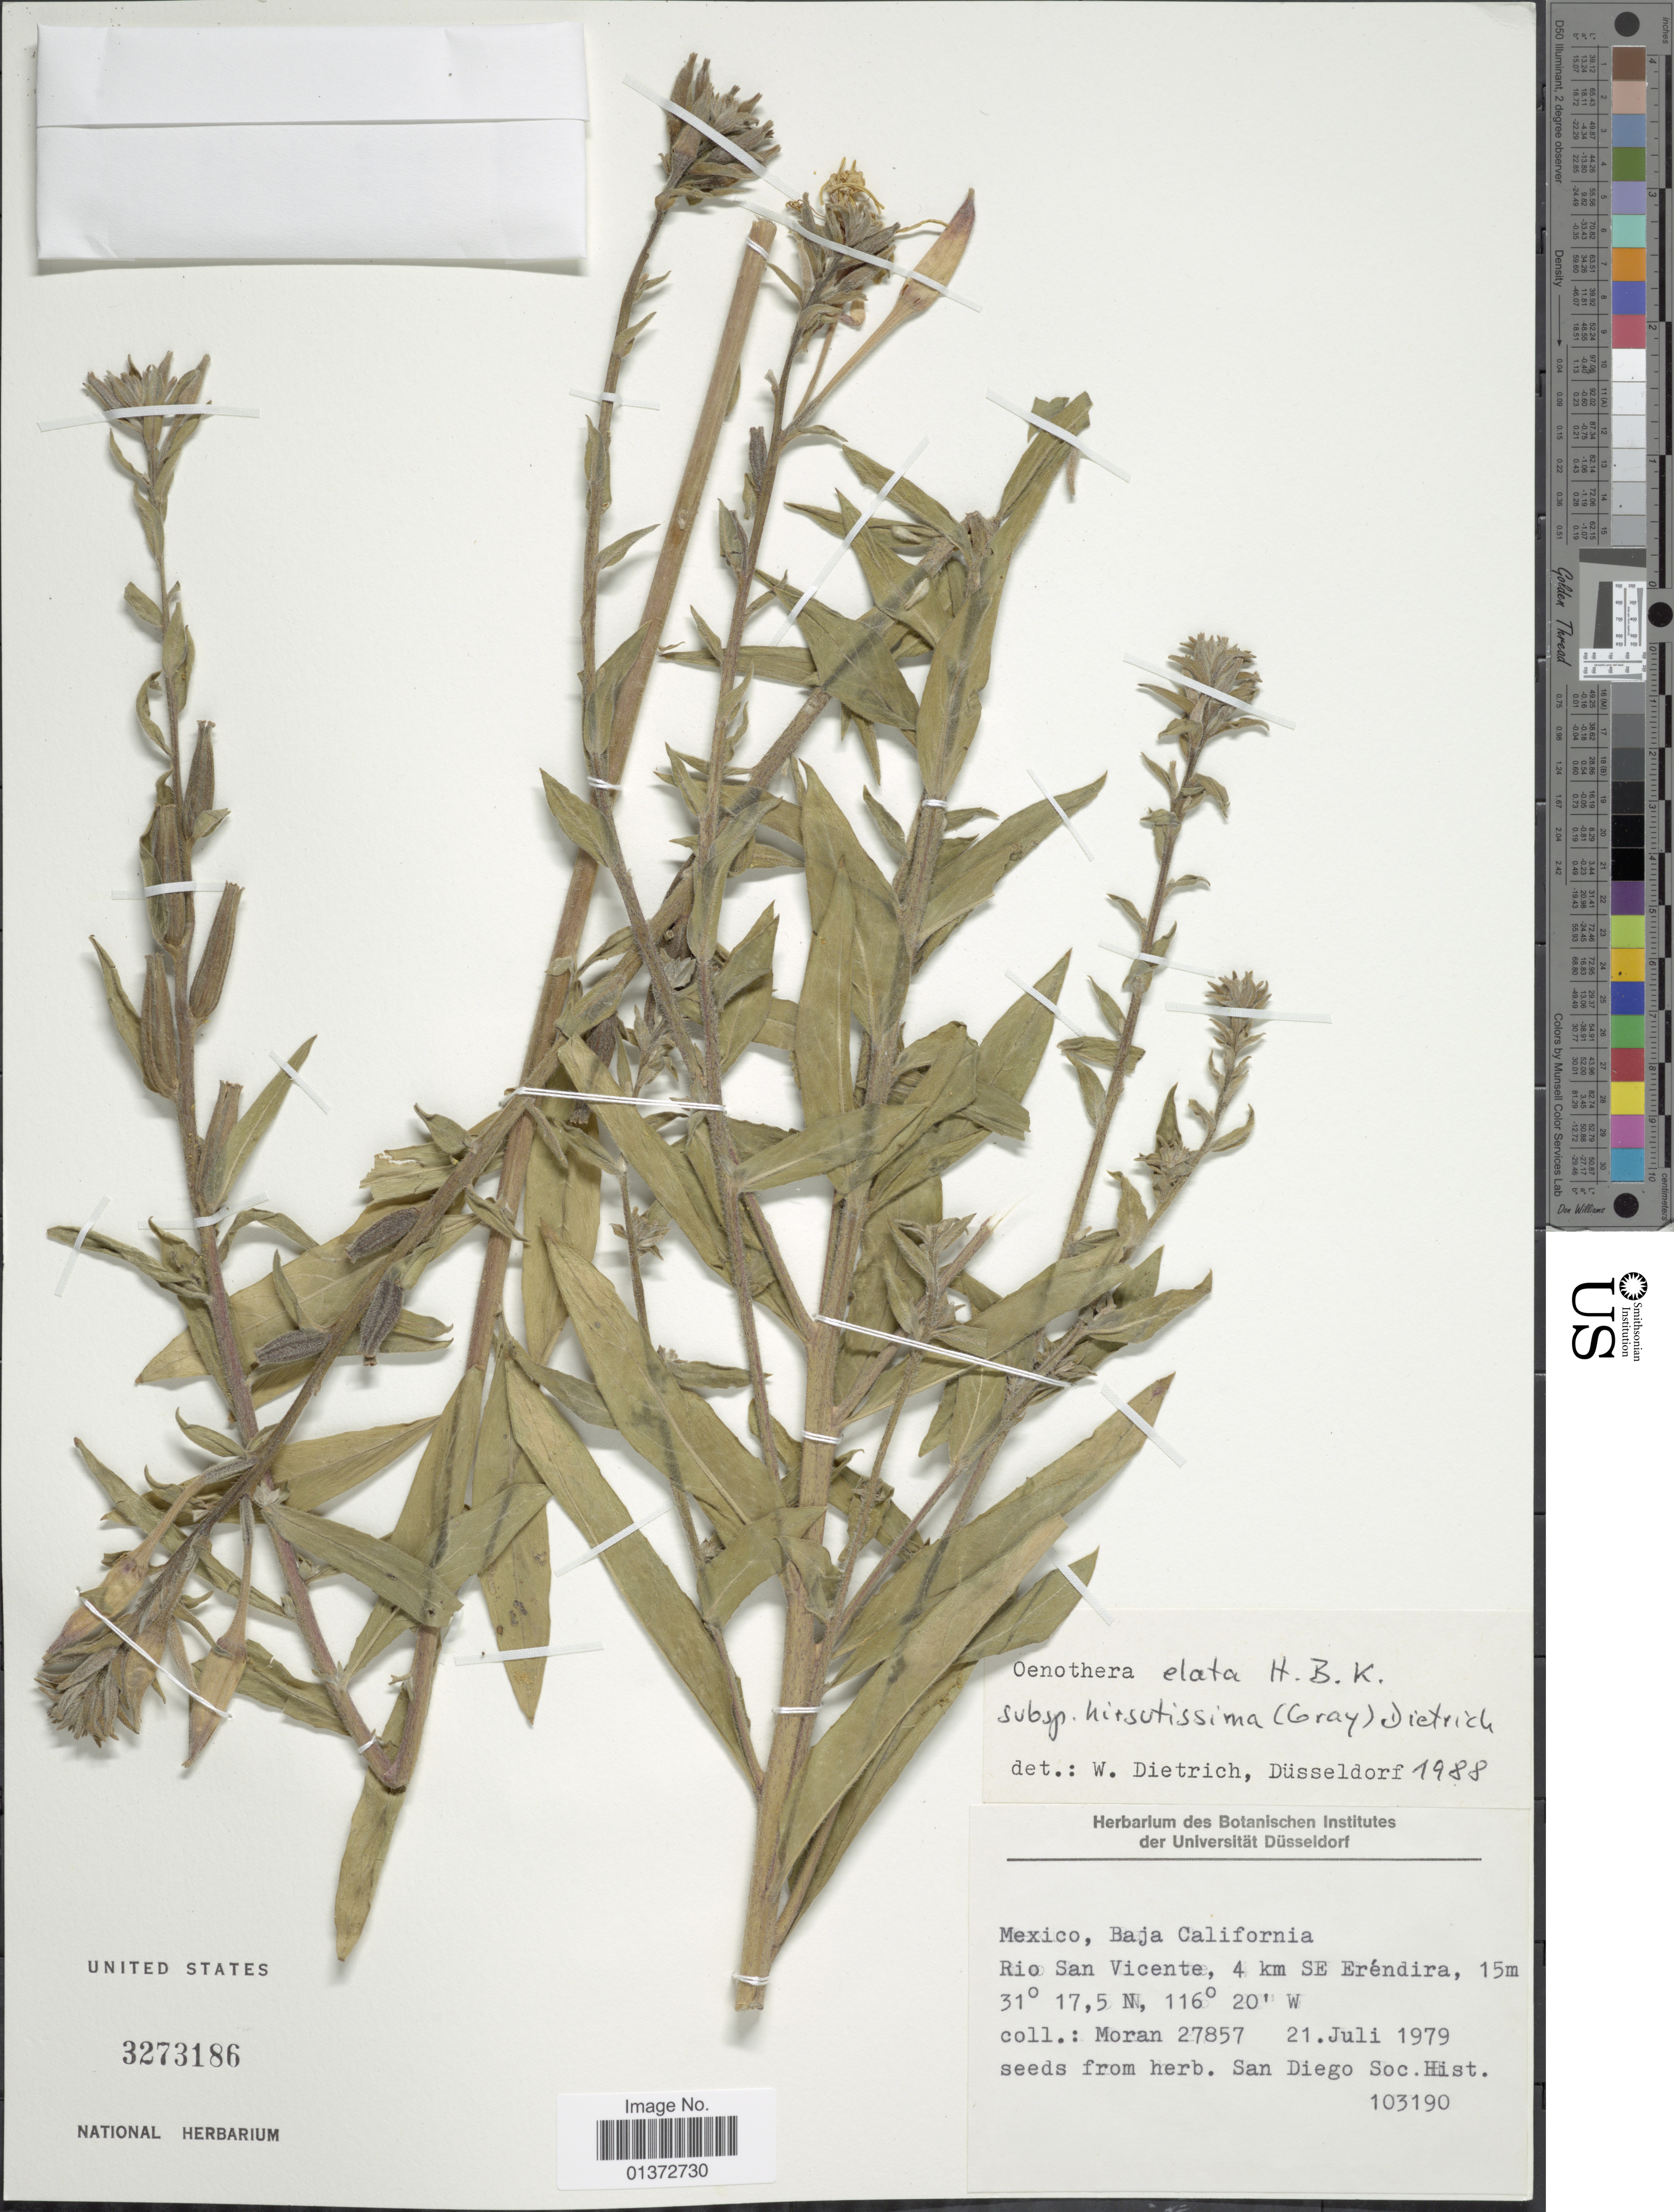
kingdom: Plantae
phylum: Tracheophyta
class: Magnoliopsida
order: Myrtales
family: Onagraceae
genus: Oenothera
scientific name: Oenothera elata subsp. hirsutissima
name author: (A. Gray ex S. Watson) W. Dietr.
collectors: Moran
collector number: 27857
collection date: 1979-07-21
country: Mexico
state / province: Baja California Norte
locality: Rio San Vicente, 4 km SE Eréndira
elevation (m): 15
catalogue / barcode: US 3273186